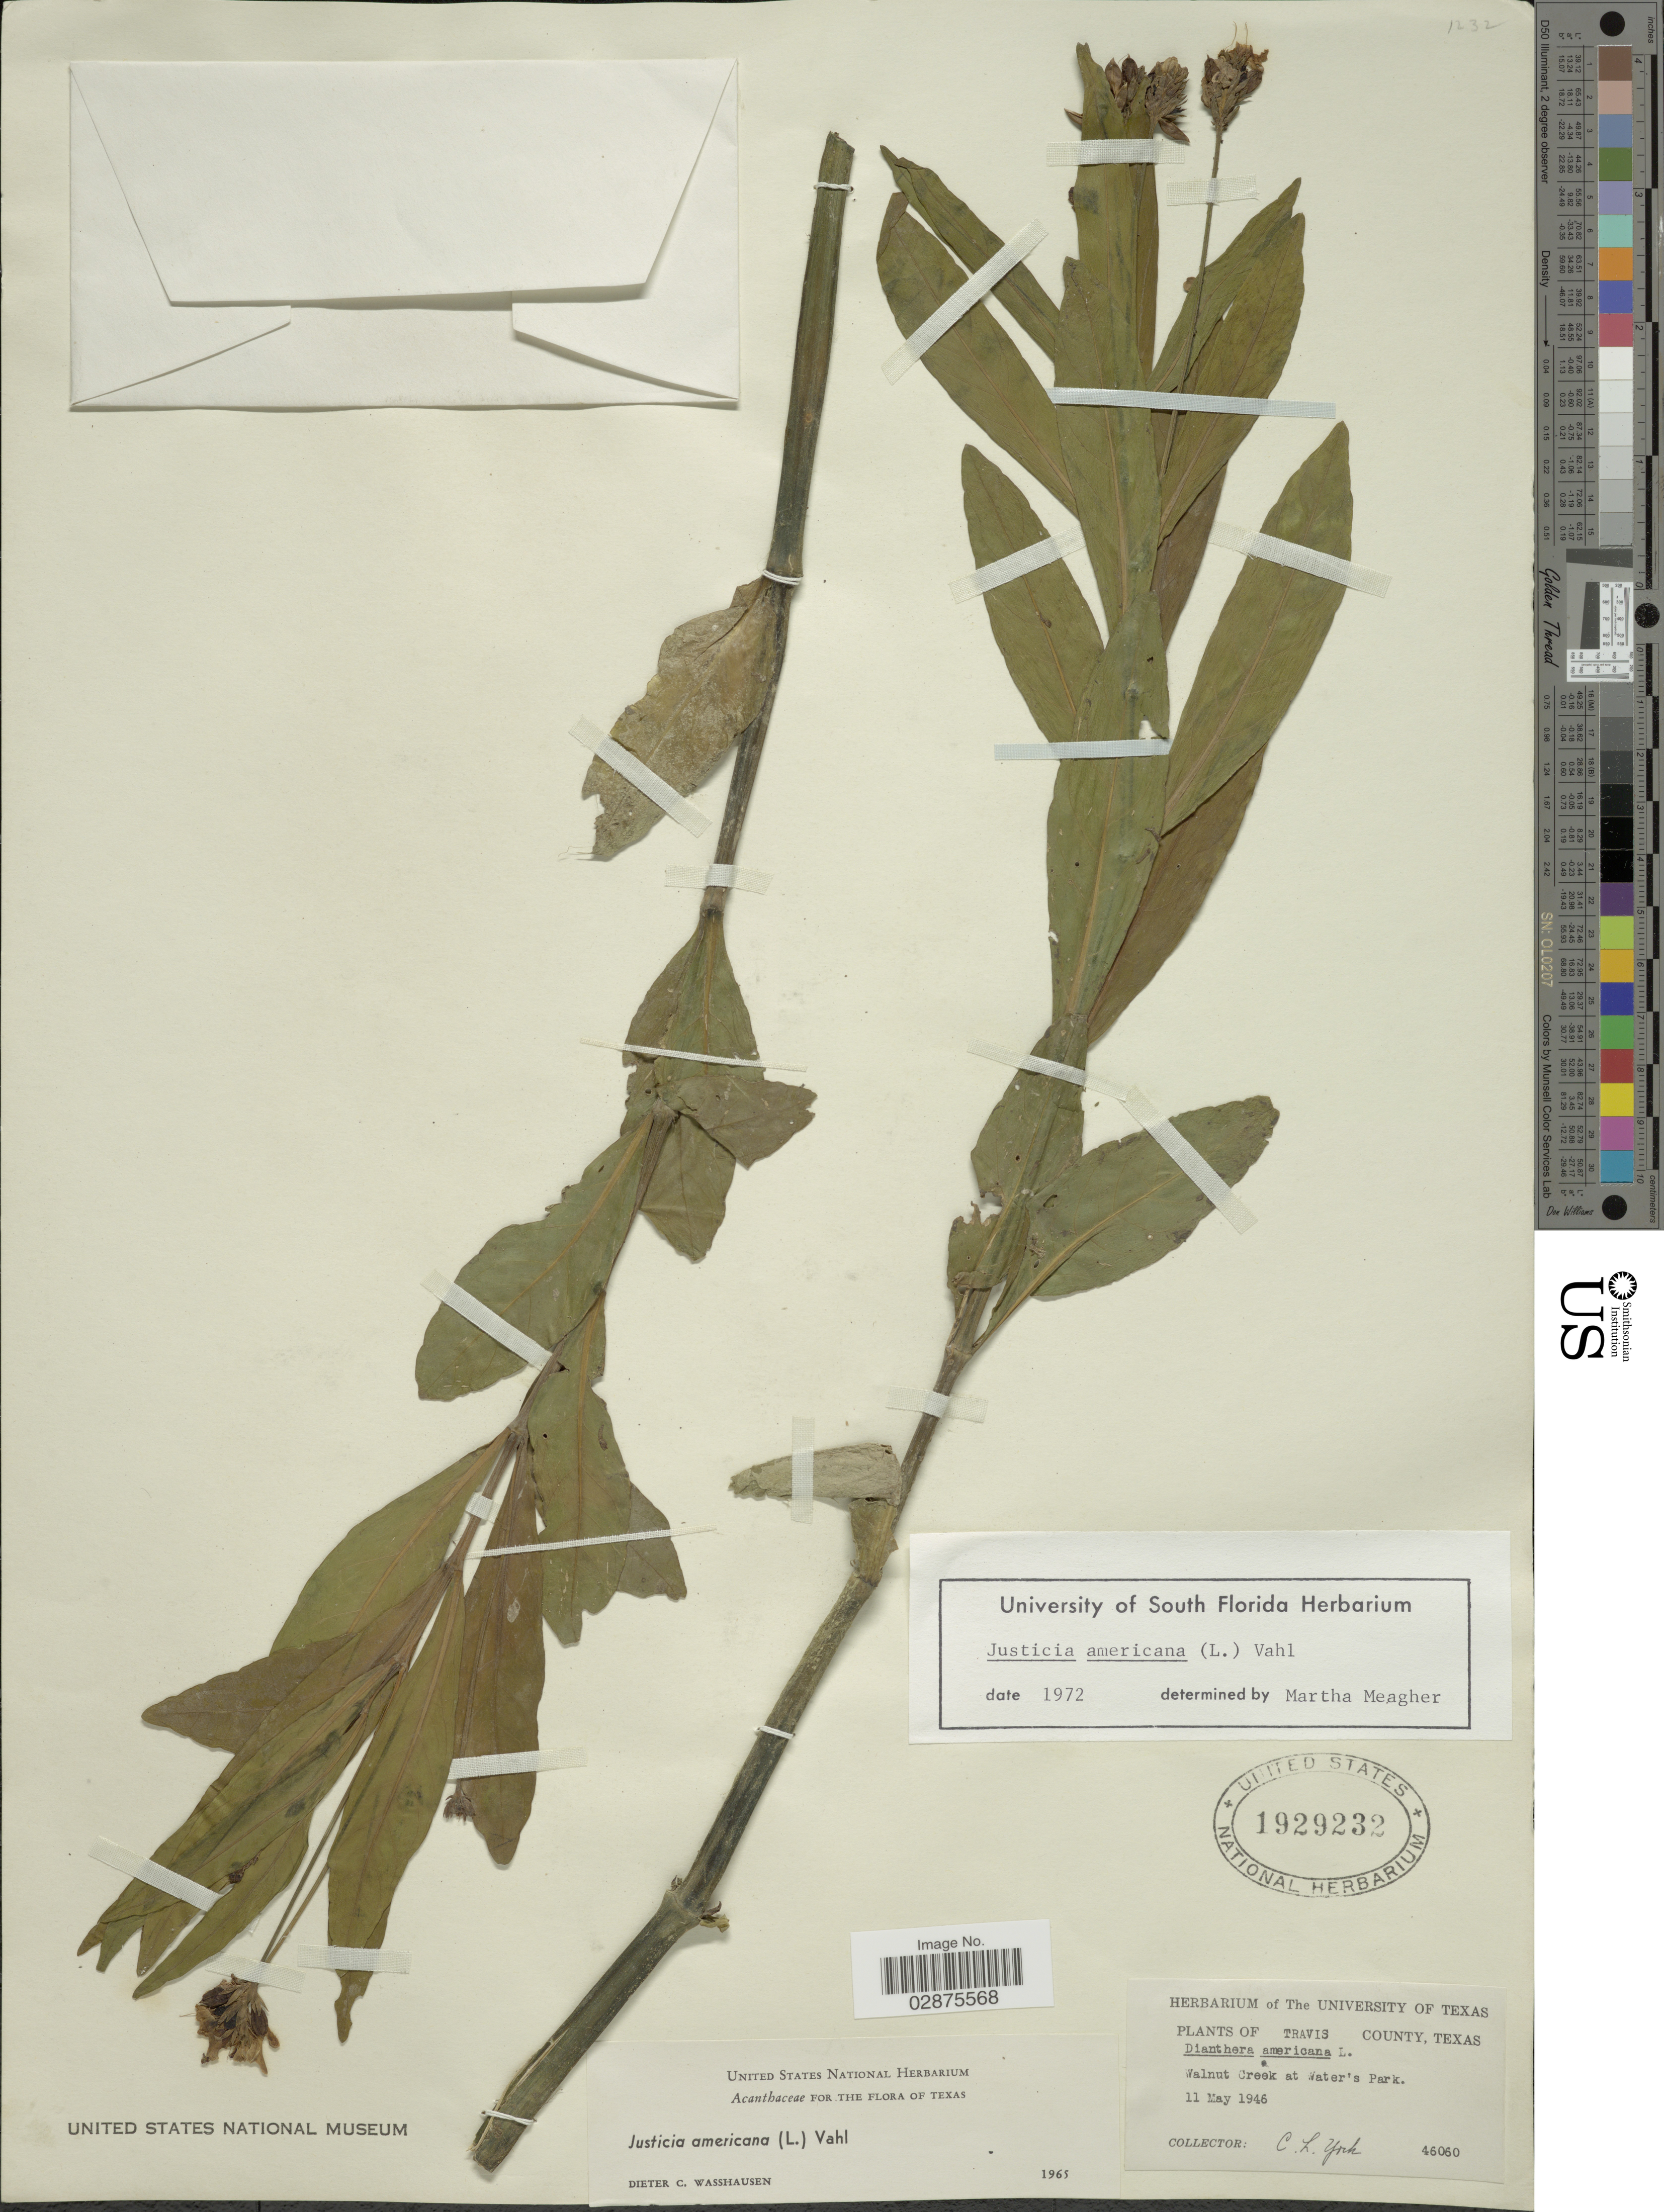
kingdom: Plantae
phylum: Tracheophyta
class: Magnoliopsida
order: Lamiales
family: Acanthaceae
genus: Justicia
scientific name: Justicia americana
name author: (L.) Vahl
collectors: C. L. York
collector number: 46060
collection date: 1946-05-11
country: United States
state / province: Texas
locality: Travis County, Texas. Walnut Creek at Water's Park.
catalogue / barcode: US 1929232